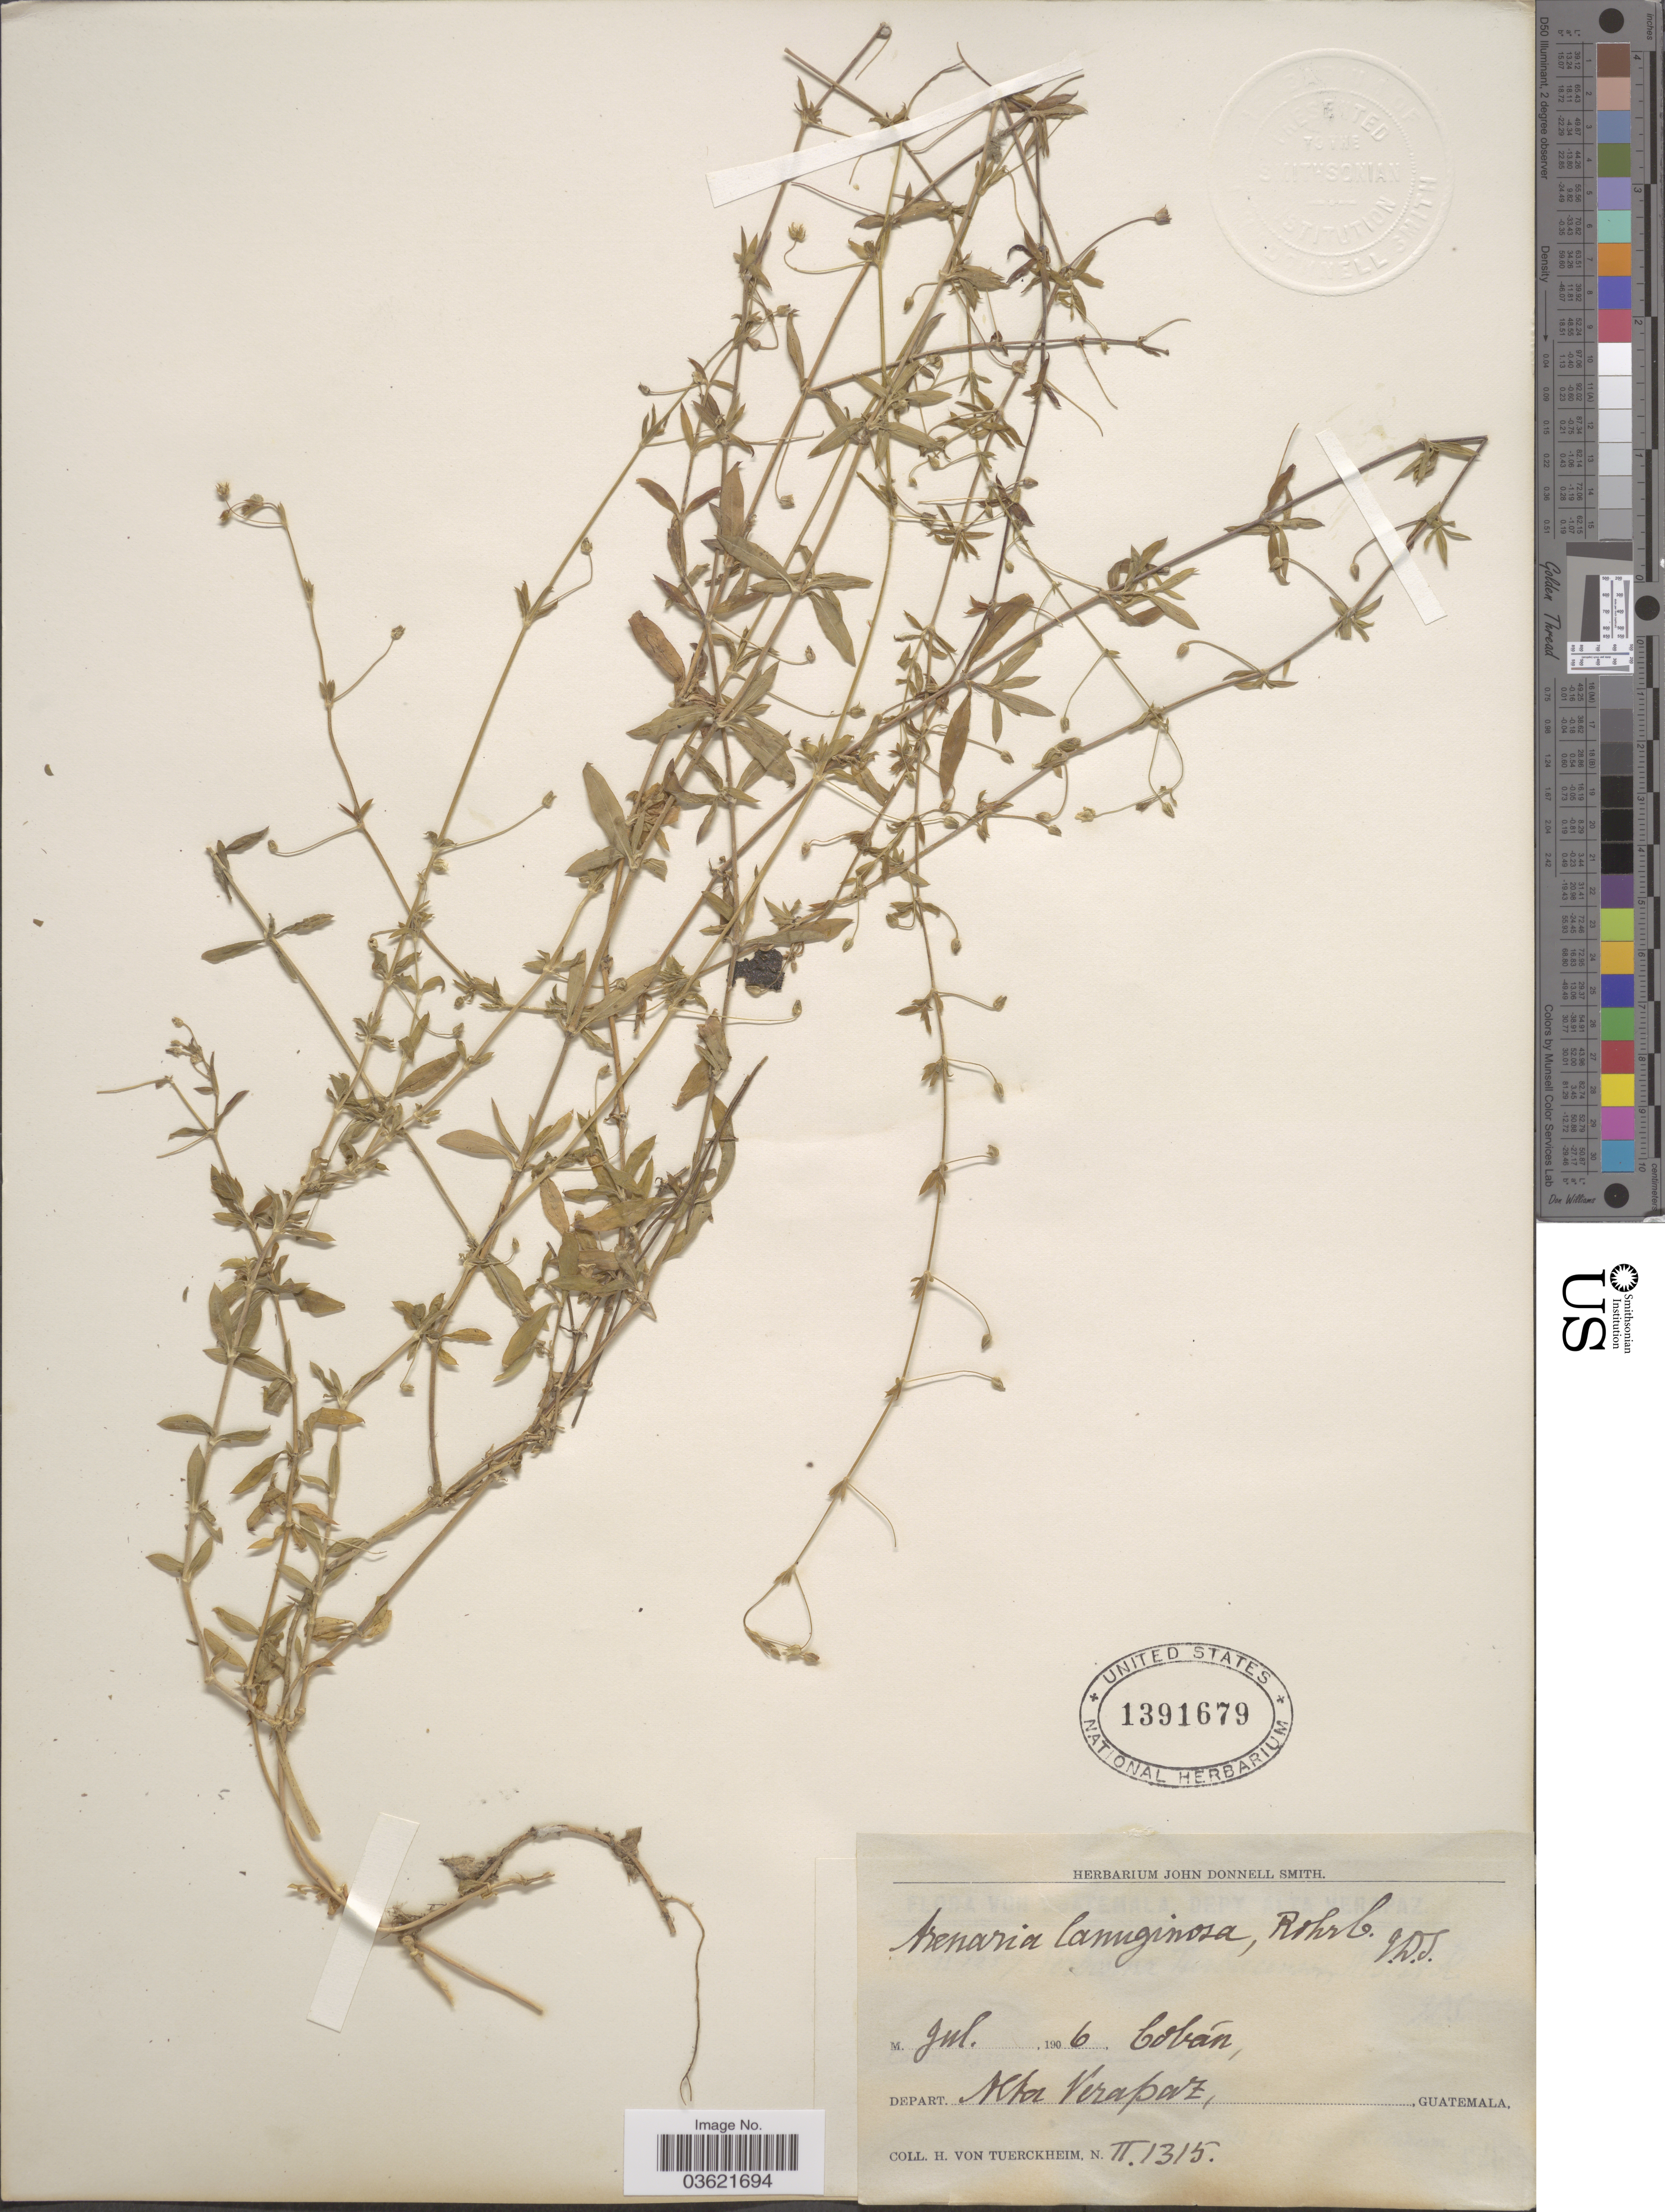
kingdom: Plantae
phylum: Tracheophyta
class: Magnoliopsida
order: Caryophyllales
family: Caryophyllaceae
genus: Arenaria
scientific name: Arenaria lanuginosa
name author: (Michx.) Rohrb.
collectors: H. von Türckheim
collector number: II1315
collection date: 1906-07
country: Guatemala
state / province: Alta Verapaz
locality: Cobán, Depart. Alta Verapaz.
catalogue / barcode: US 1391679